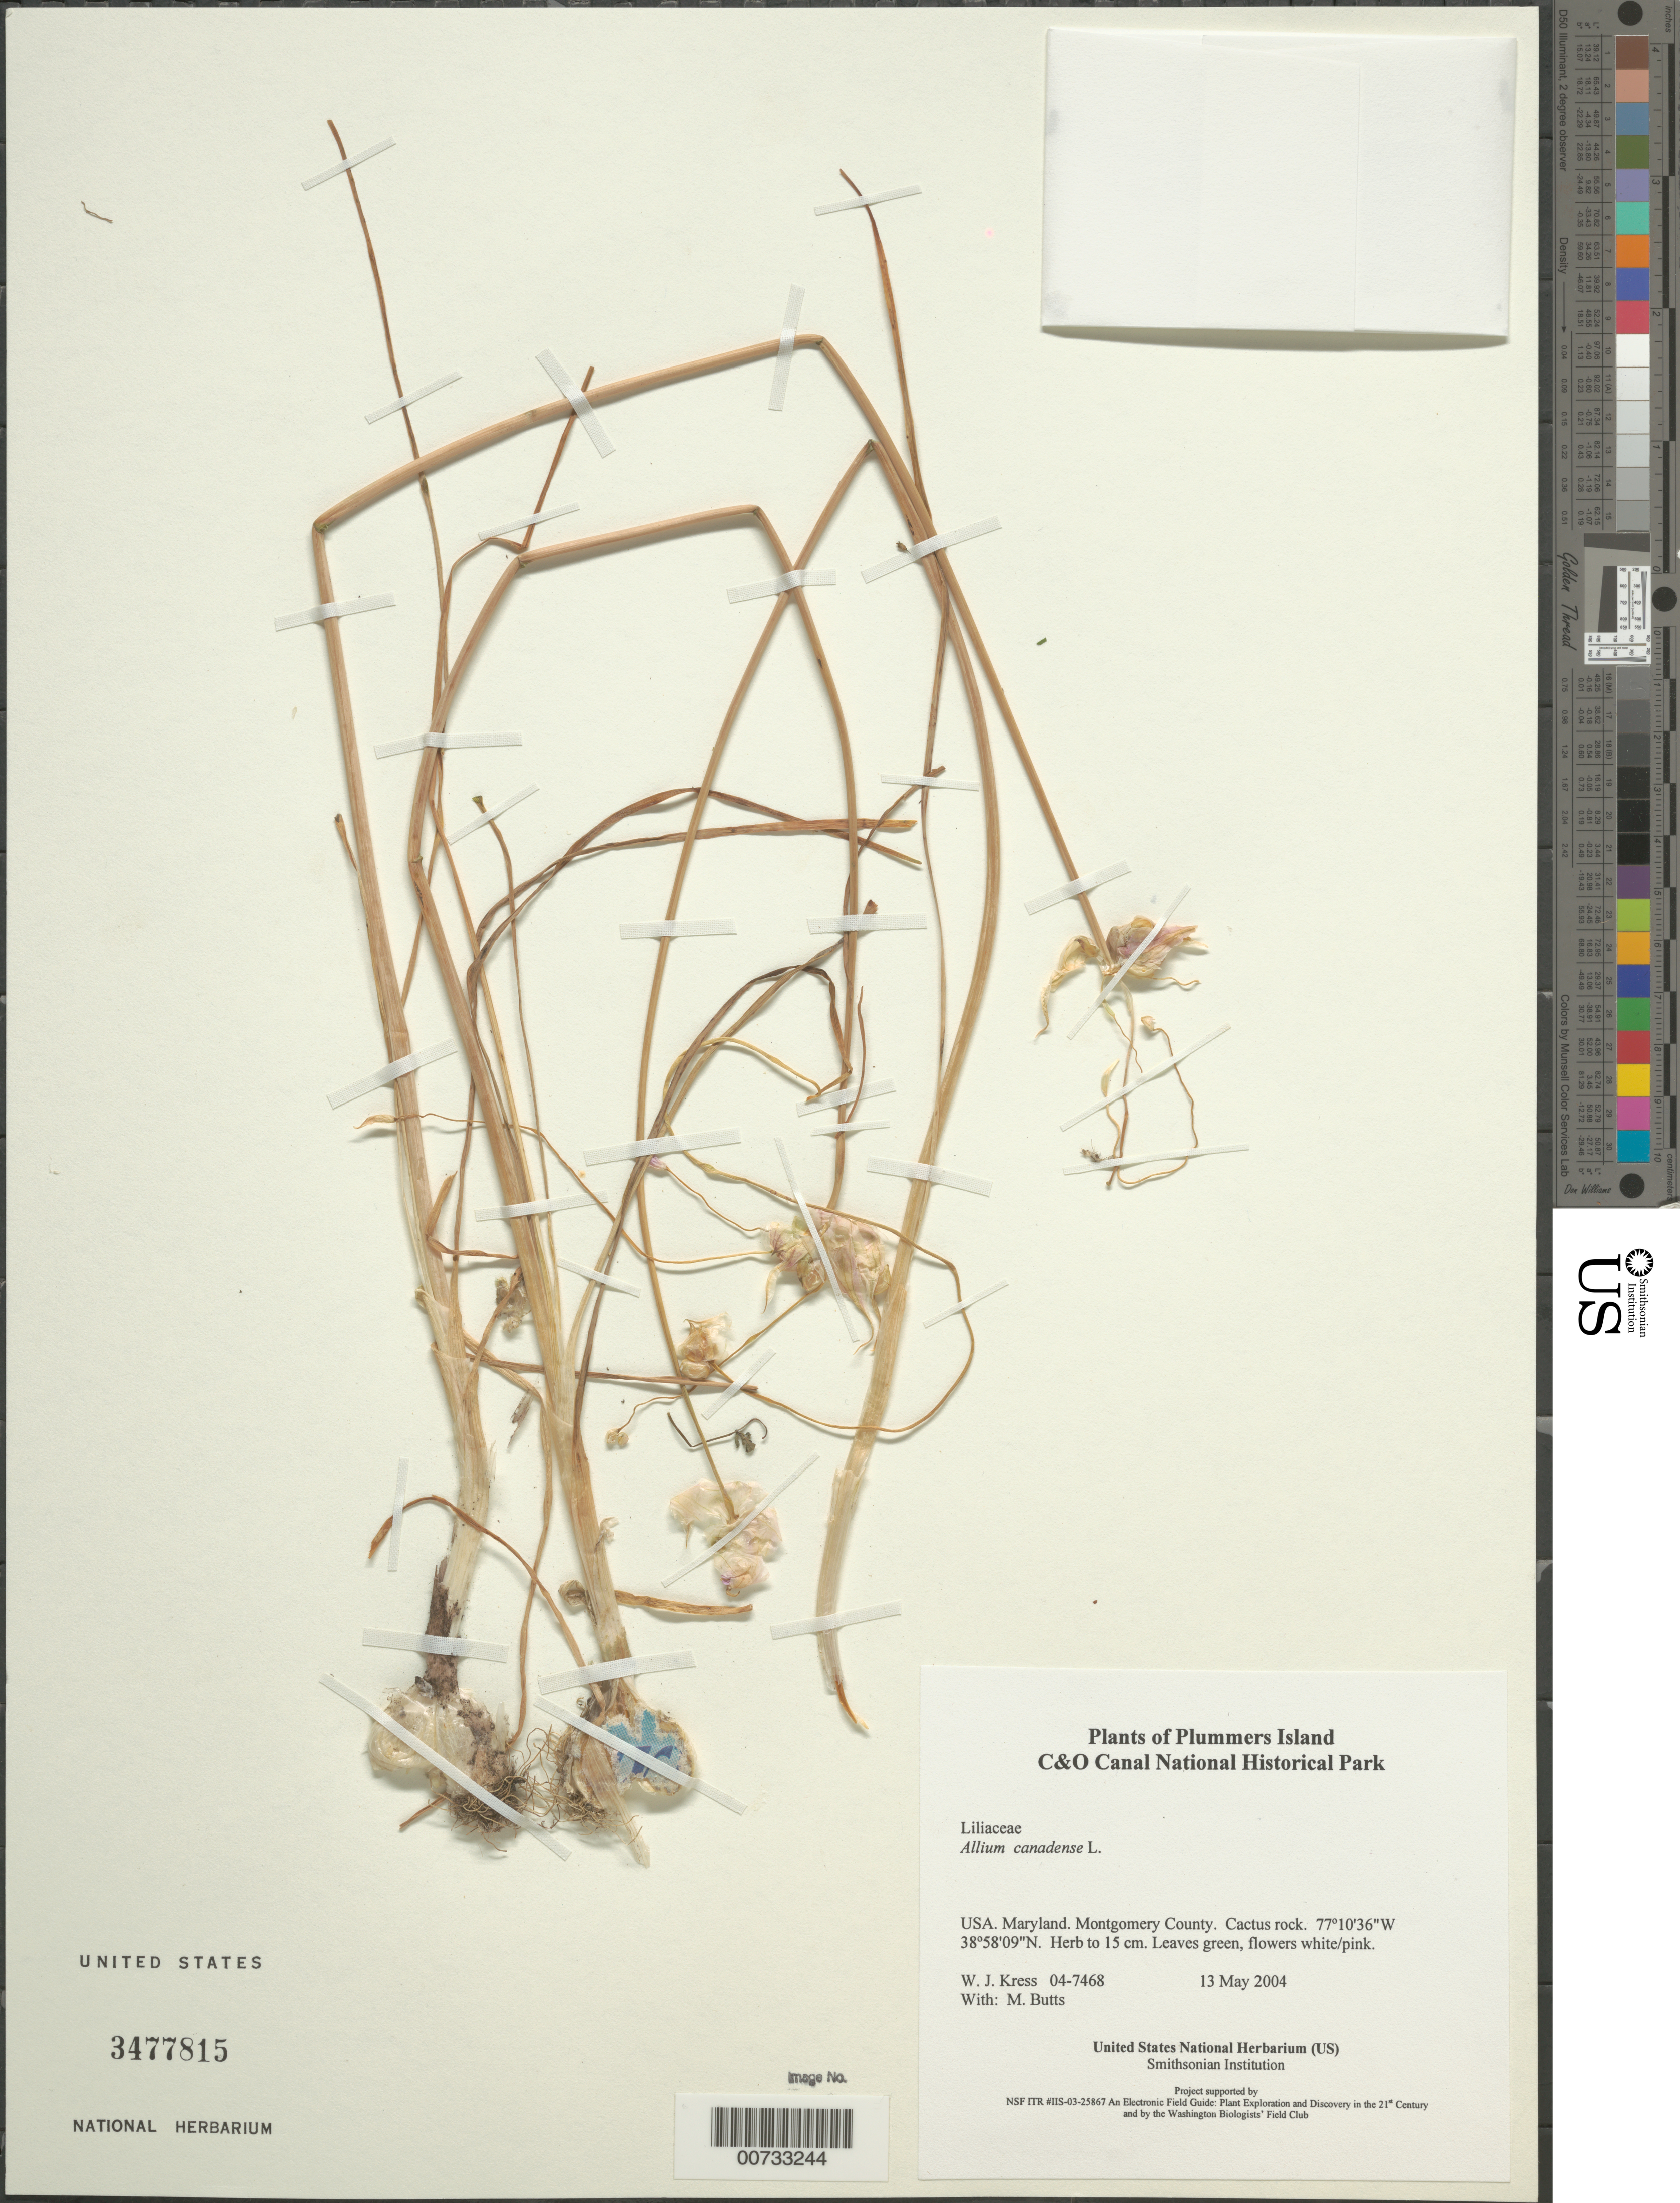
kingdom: Plantae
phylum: Tracheophyta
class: Liliopsida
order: Asparagales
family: Amaryllidaceae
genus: Allium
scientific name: Allium canadense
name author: L.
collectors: W. J. Kress & M. B. Butts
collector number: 04-7468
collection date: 2004-05-13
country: United States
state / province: Maryland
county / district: Montgomery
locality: Chesapeake and Ohio Canal National Historical Park, Plummers Island, cactus rock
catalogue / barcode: US 3477815